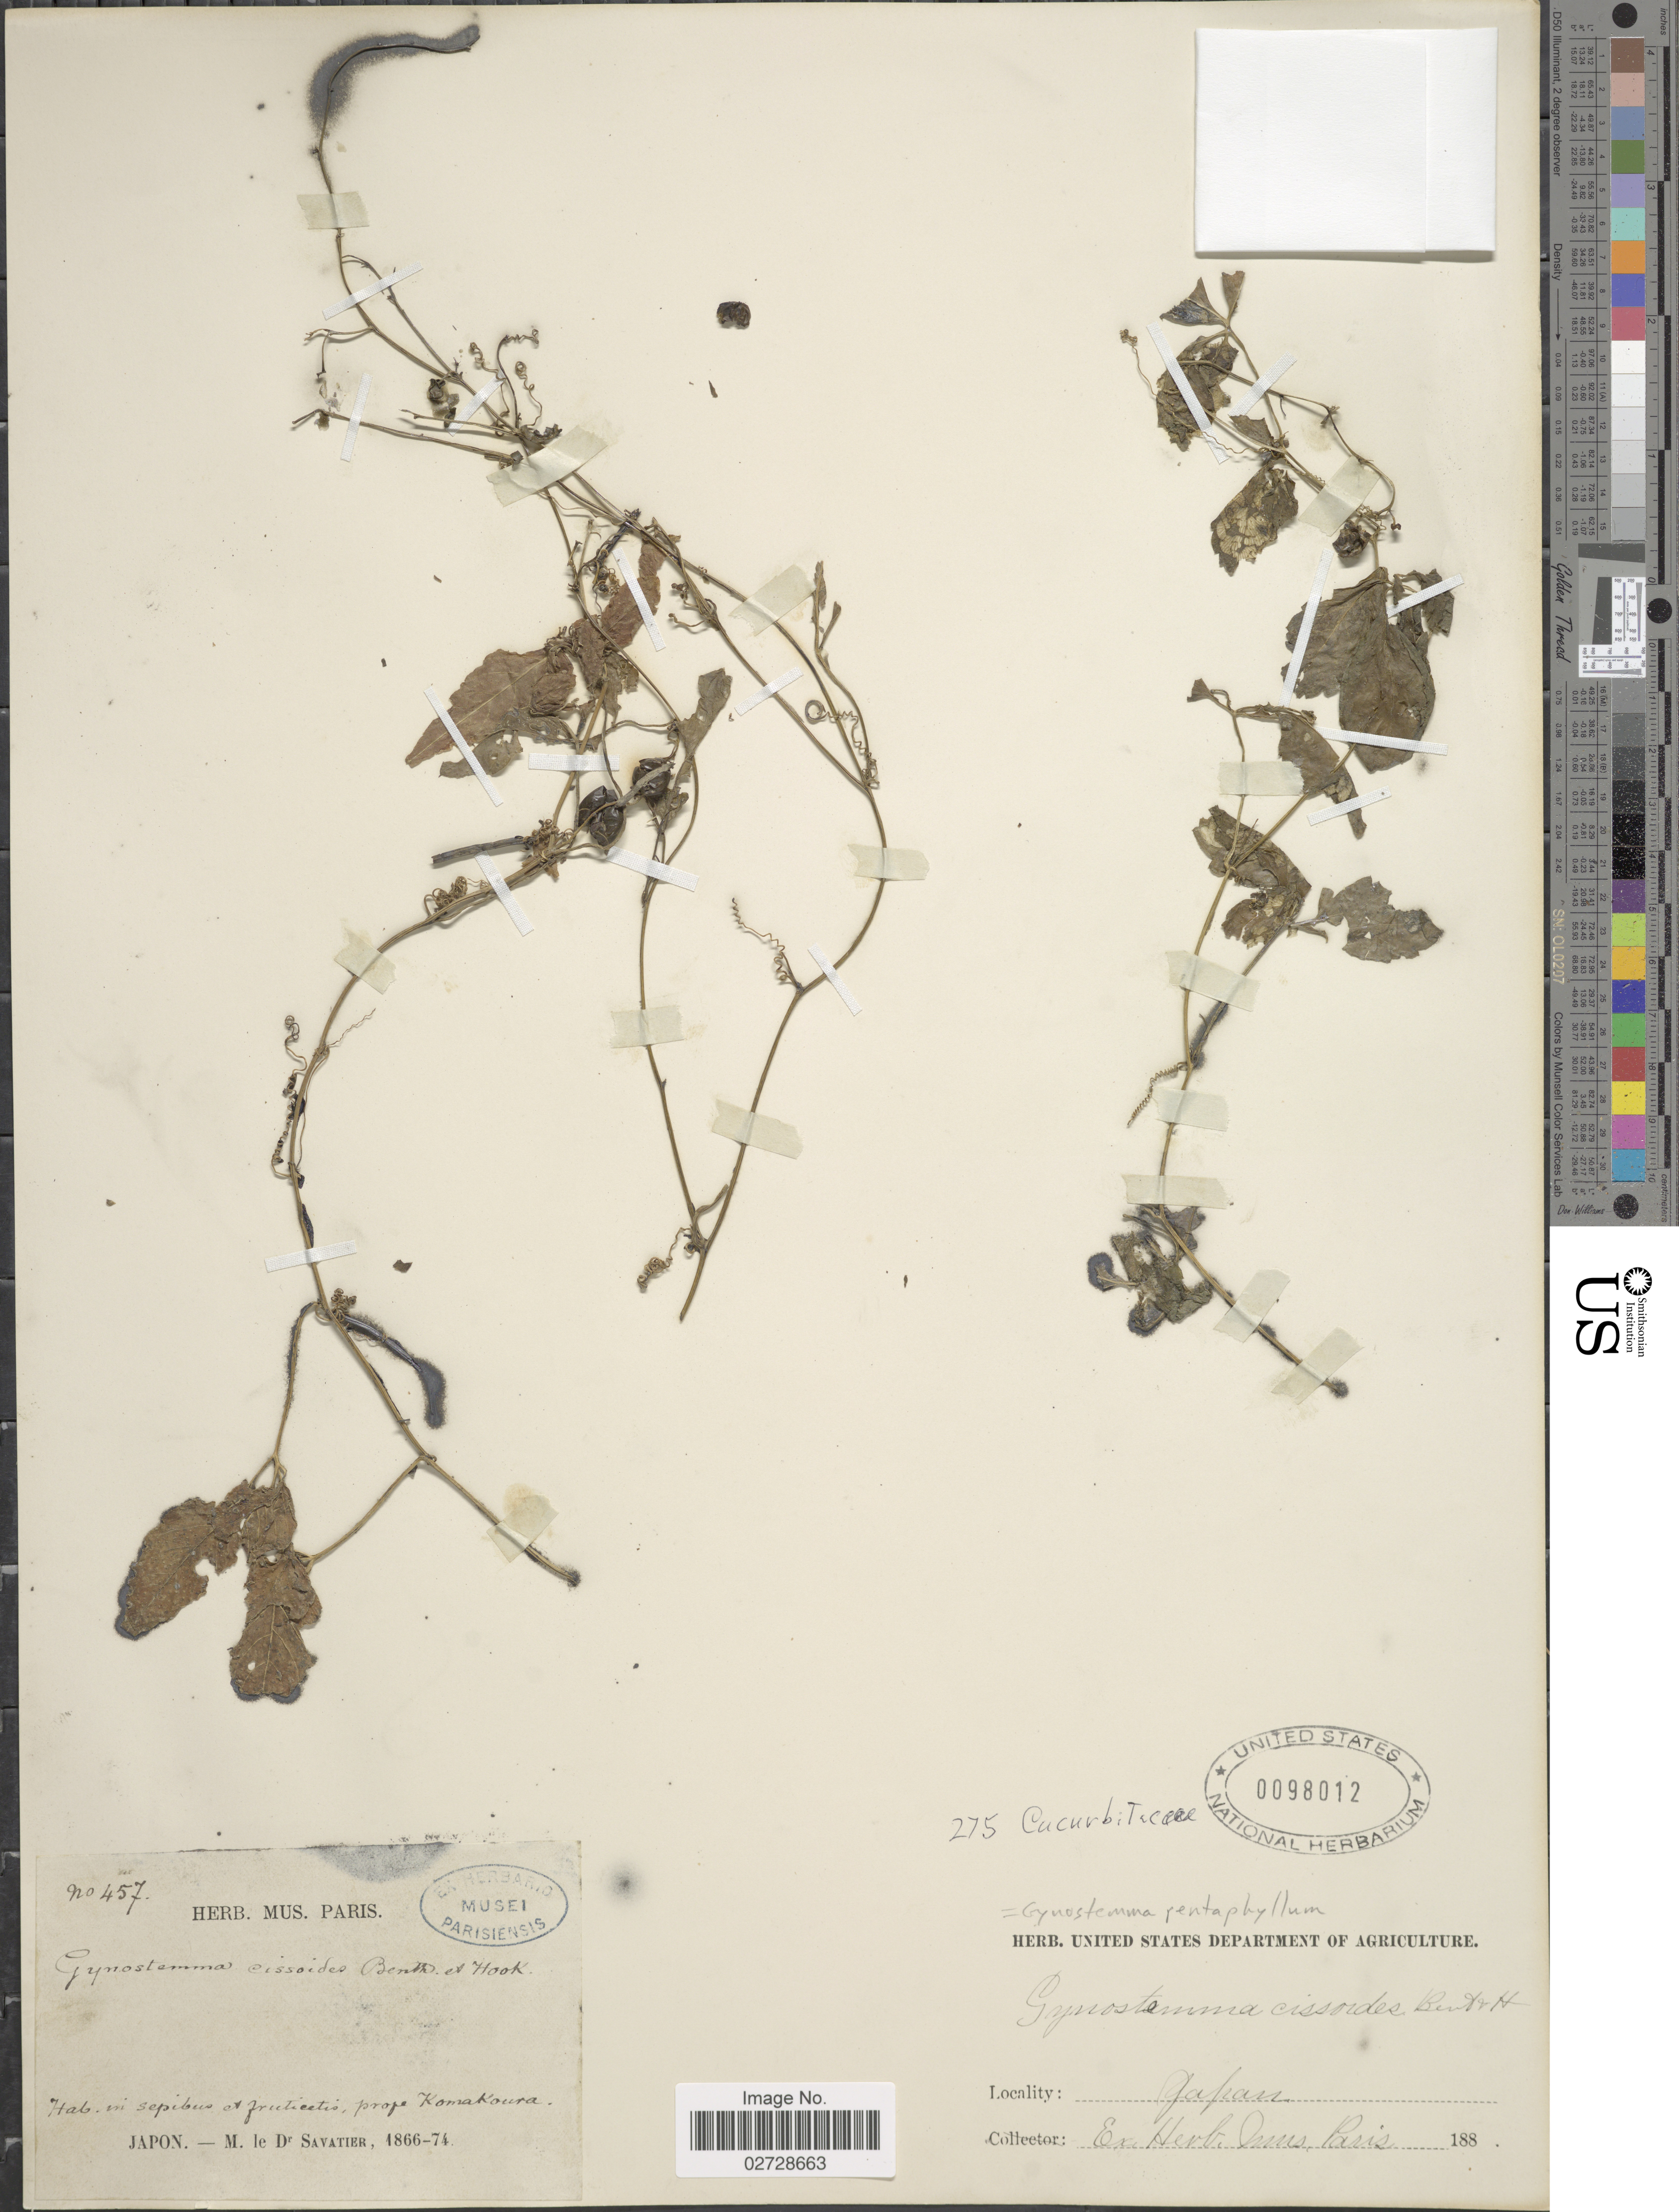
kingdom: Plantae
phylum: Tracheophyta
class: Magnoliopsida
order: Cucurbitales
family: Cucurbitaceae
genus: Gynostemma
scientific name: Gynostemma pentaphyllum var. pentaphyllum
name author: (Thunb.) Makino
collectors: Savatier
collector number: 457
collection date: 1866/1874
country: Japan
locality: In sepibus et fruticetis, prope Komakoura, Japon.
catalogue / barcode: US 98012